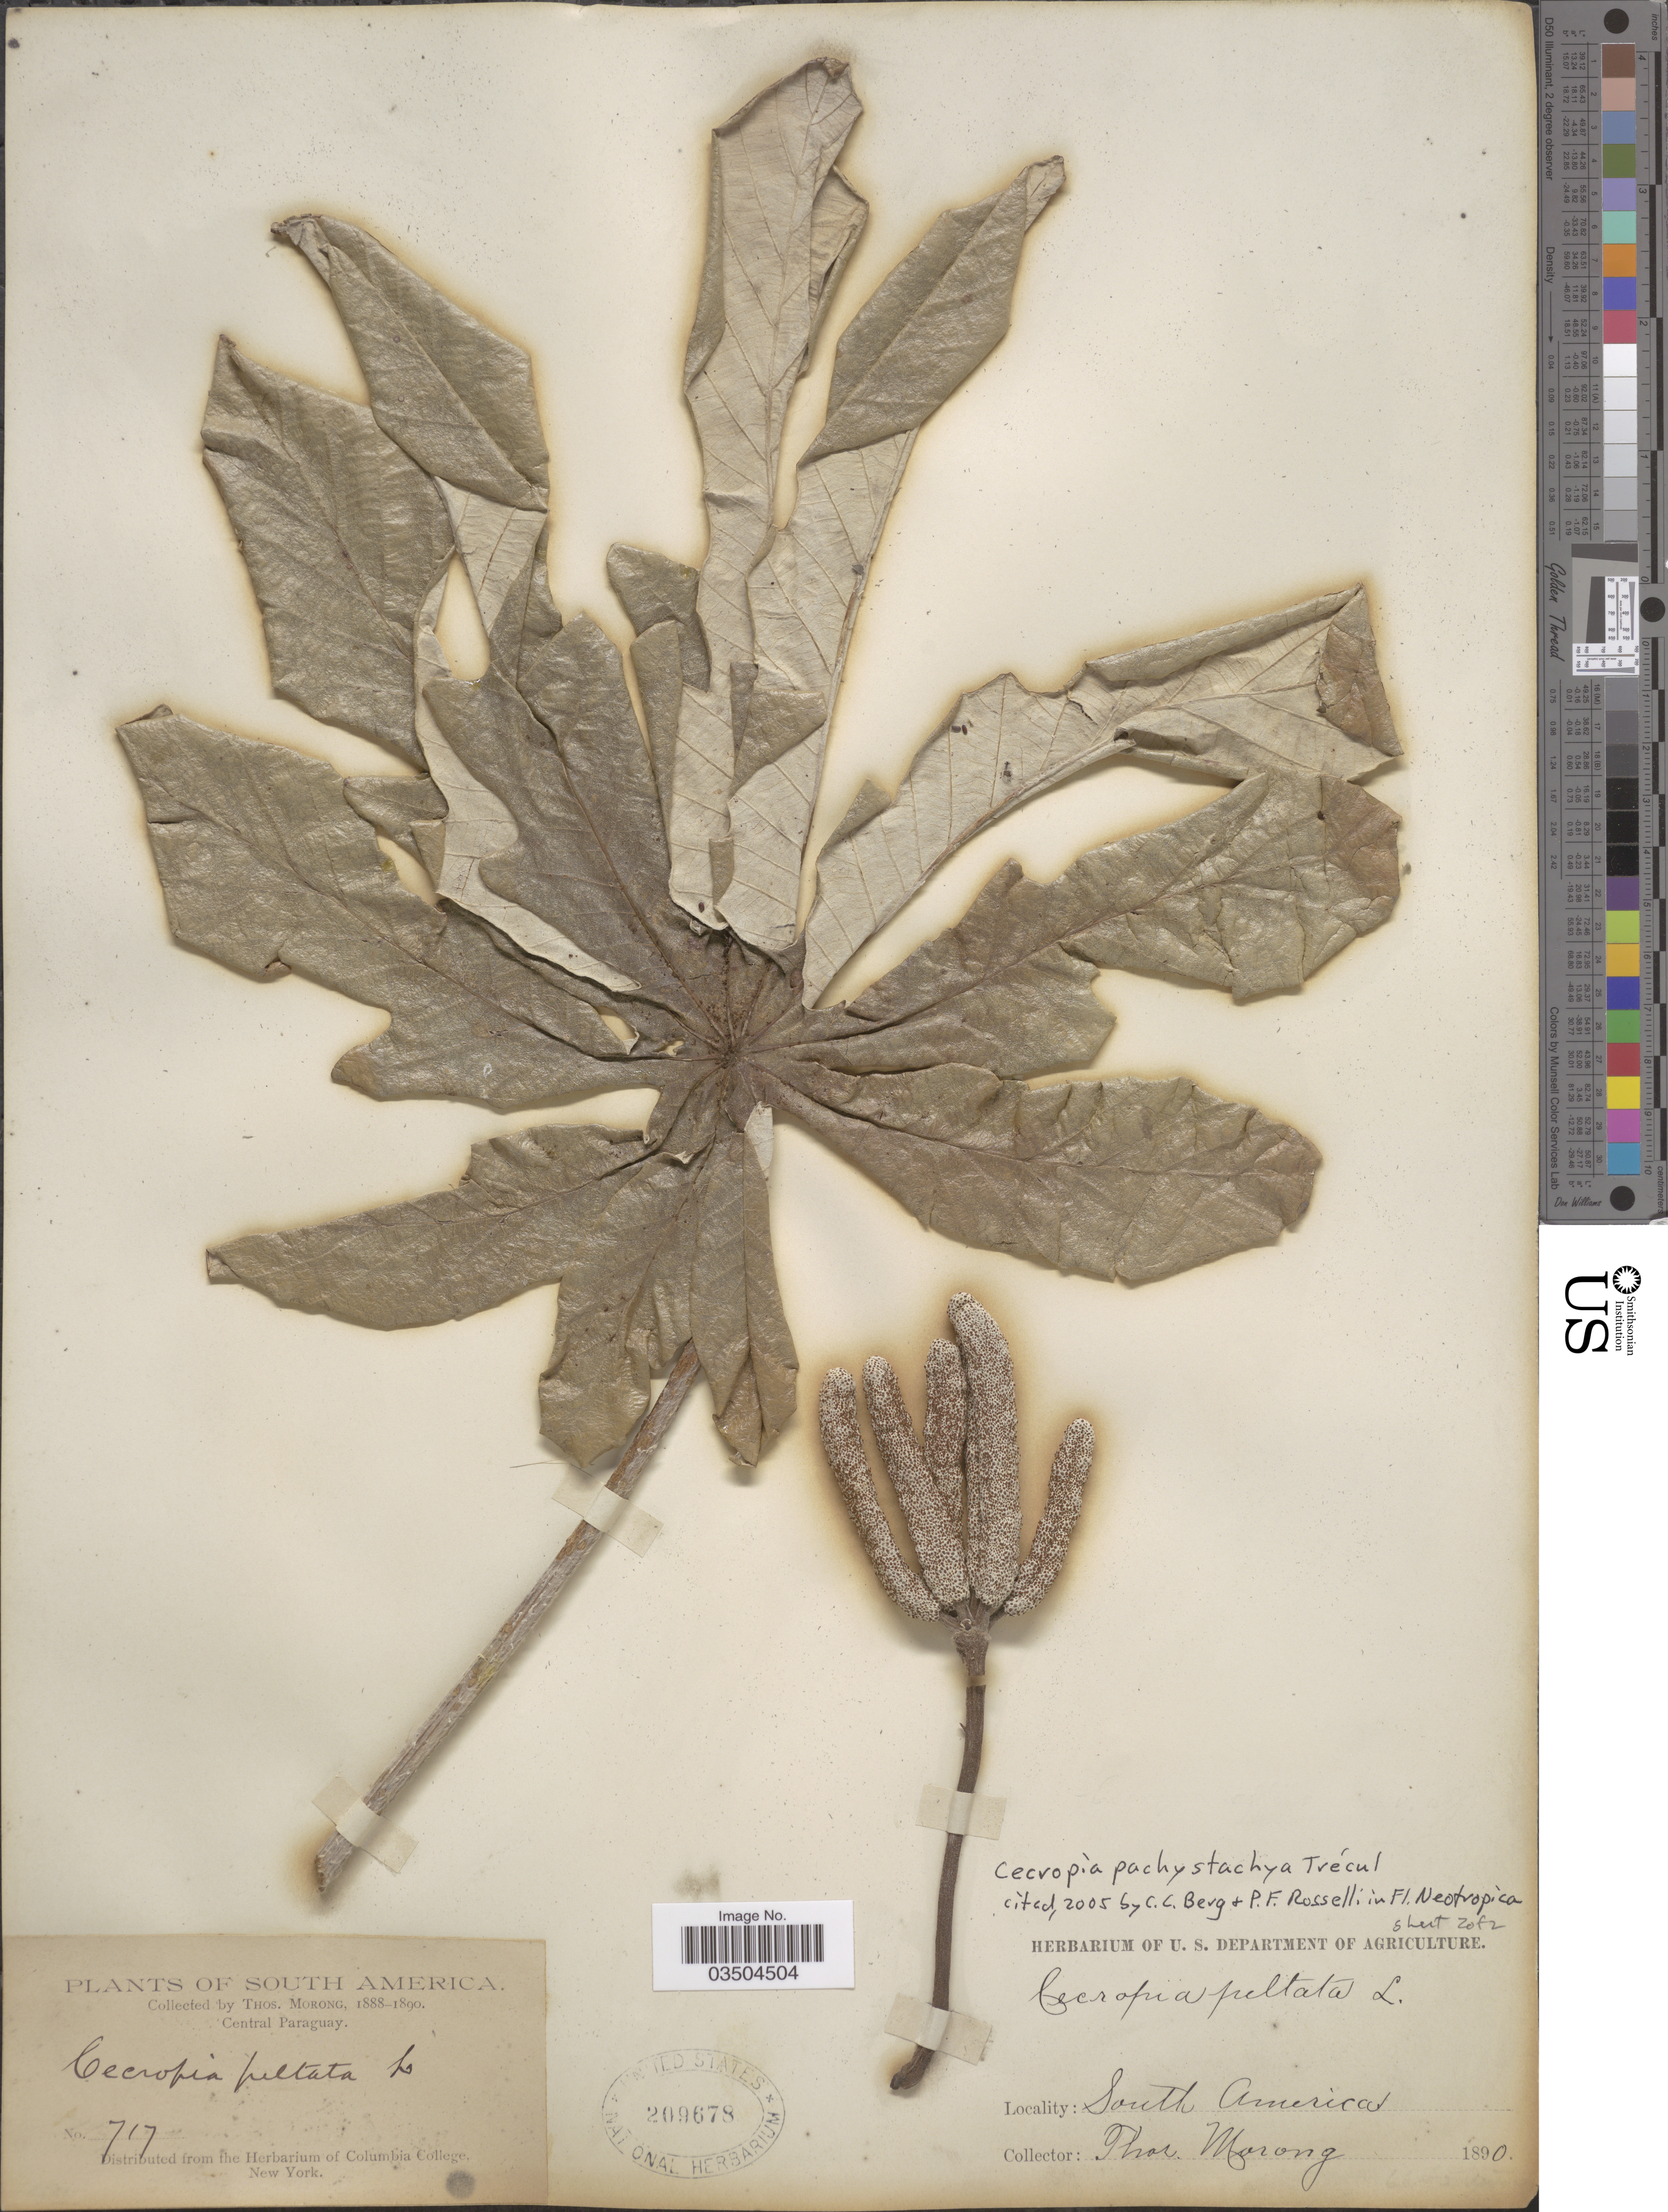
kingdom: Plantae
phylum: Tracheophyta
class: Magnoliopsida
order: Rosales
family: Urticaceae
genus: Cecropia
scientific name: Cecropia pachystachya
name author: Trécul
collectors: ex herb. T. Morong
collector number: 717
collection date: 1890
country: Paraguay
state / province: Central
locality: Central Paraguay.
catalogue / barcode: US 209678